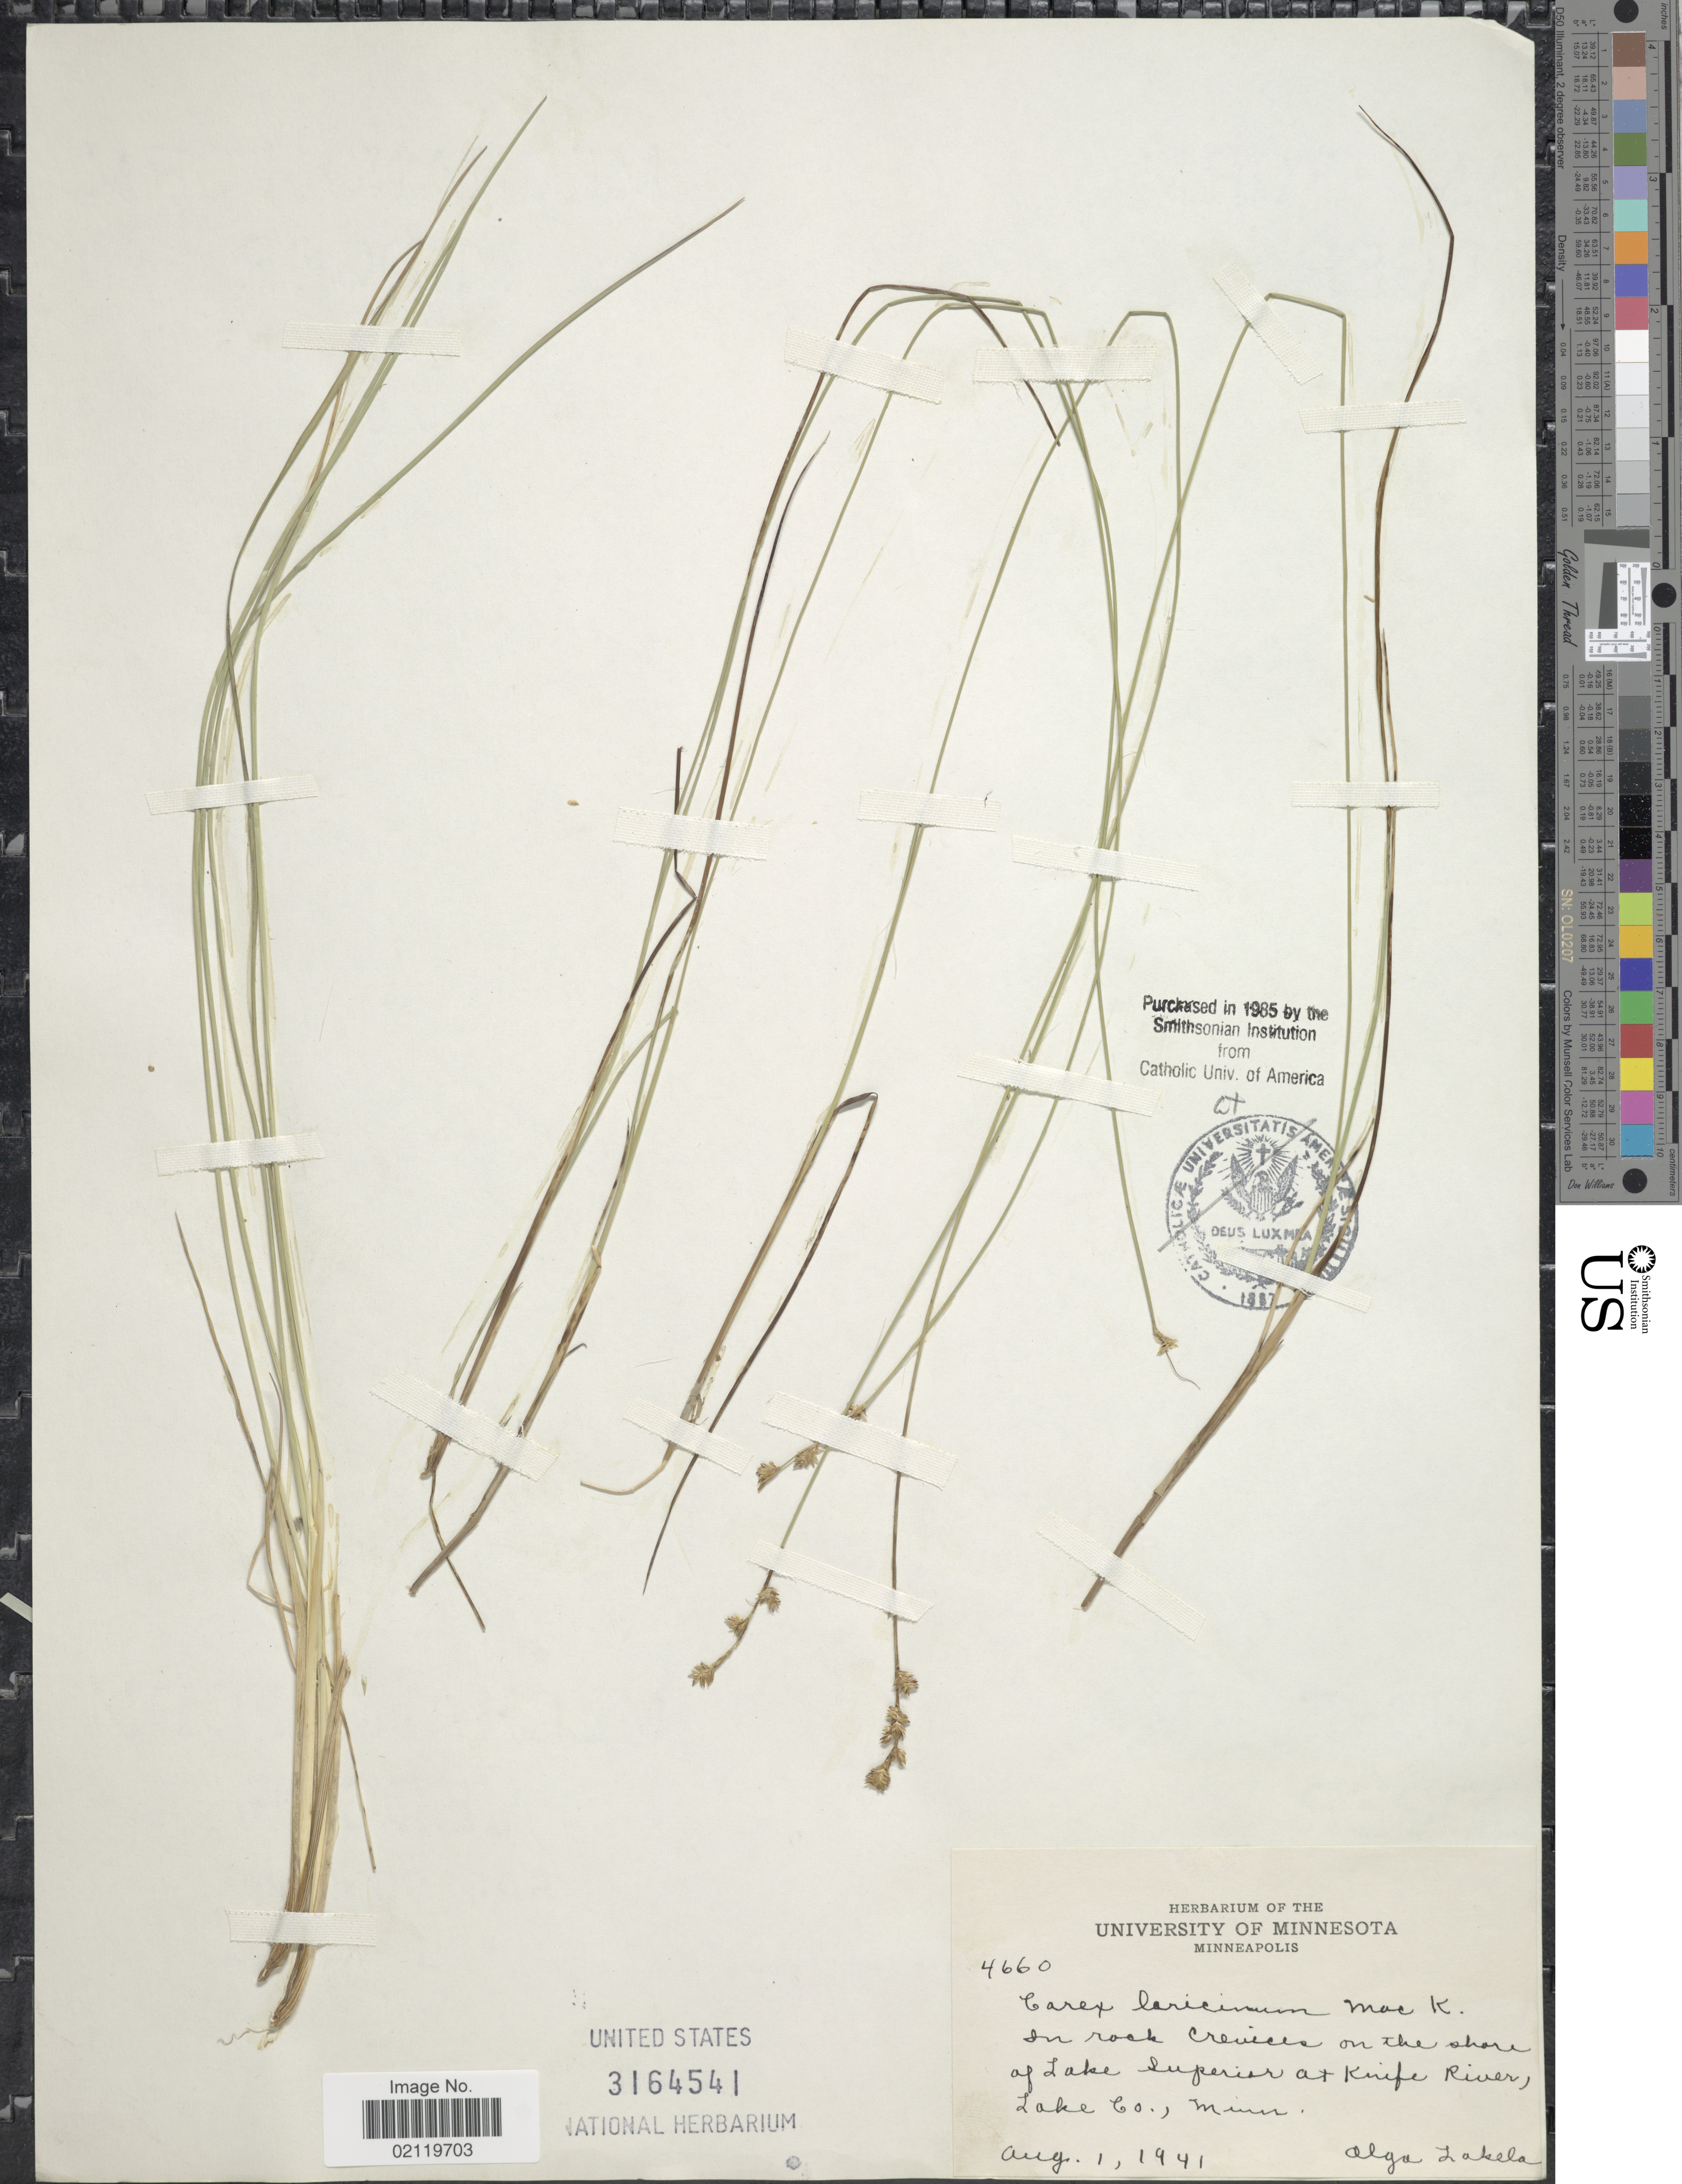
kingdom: Plantae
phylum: Tracheophyta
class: Liliopsida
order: Poales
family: Cyperaceae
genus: Carex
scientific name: Carex echinata subsp. echinata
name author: Murray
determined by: Reznicek, A.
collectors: O. K. Lakela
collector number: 4660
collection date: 1941-08-01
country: United States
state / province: Minnesota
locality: In rock crevices on the shore of Lake Superior at Knife River, Lake Co., Minn.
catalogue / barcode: US 3164541